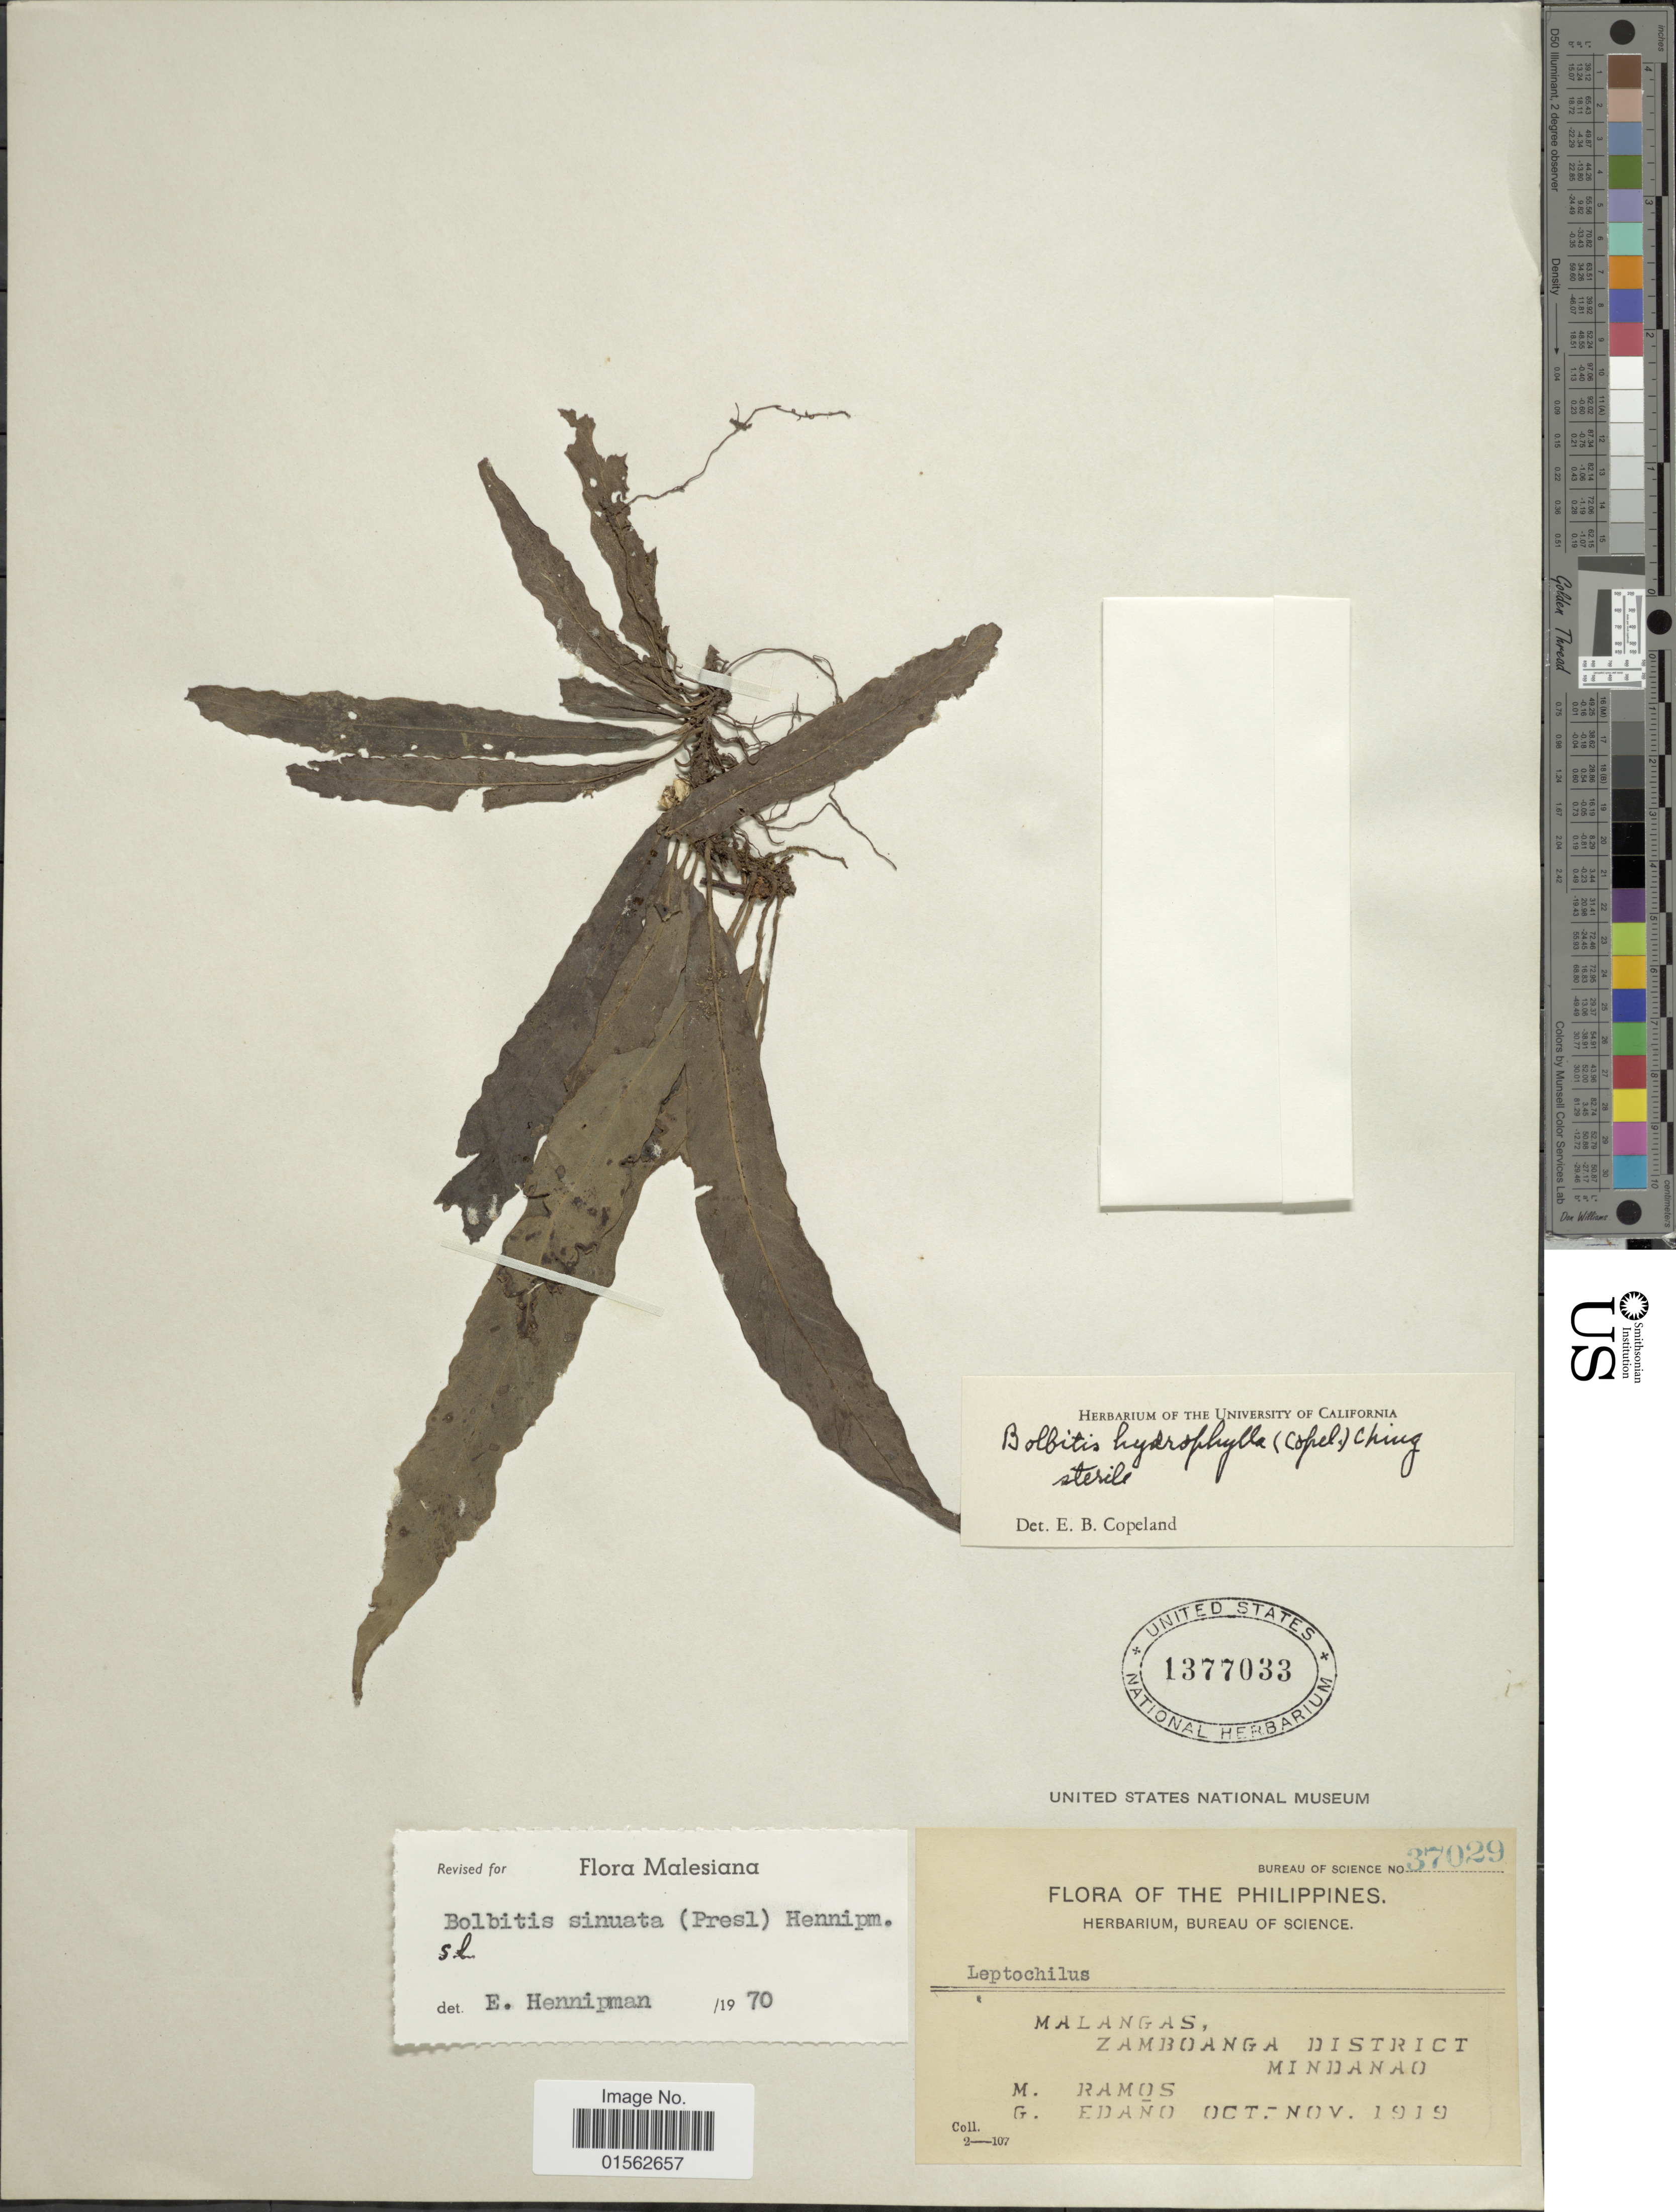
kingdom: Plantae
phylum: Tracheophyta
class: Polypodiopsida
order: Polypodiales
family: Dryopteridaceae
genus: Bolbitis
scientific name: Bolbitis sinuata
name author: (C. Presl) Hennipman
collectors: M. Ramos & G. Edaño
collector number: Bureau of Science 37029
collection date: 1919-10/1919-11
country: Philippines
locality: Philippines, Malangas, Zammboanga Disitrict, Mindanao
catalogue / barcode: US 1377033